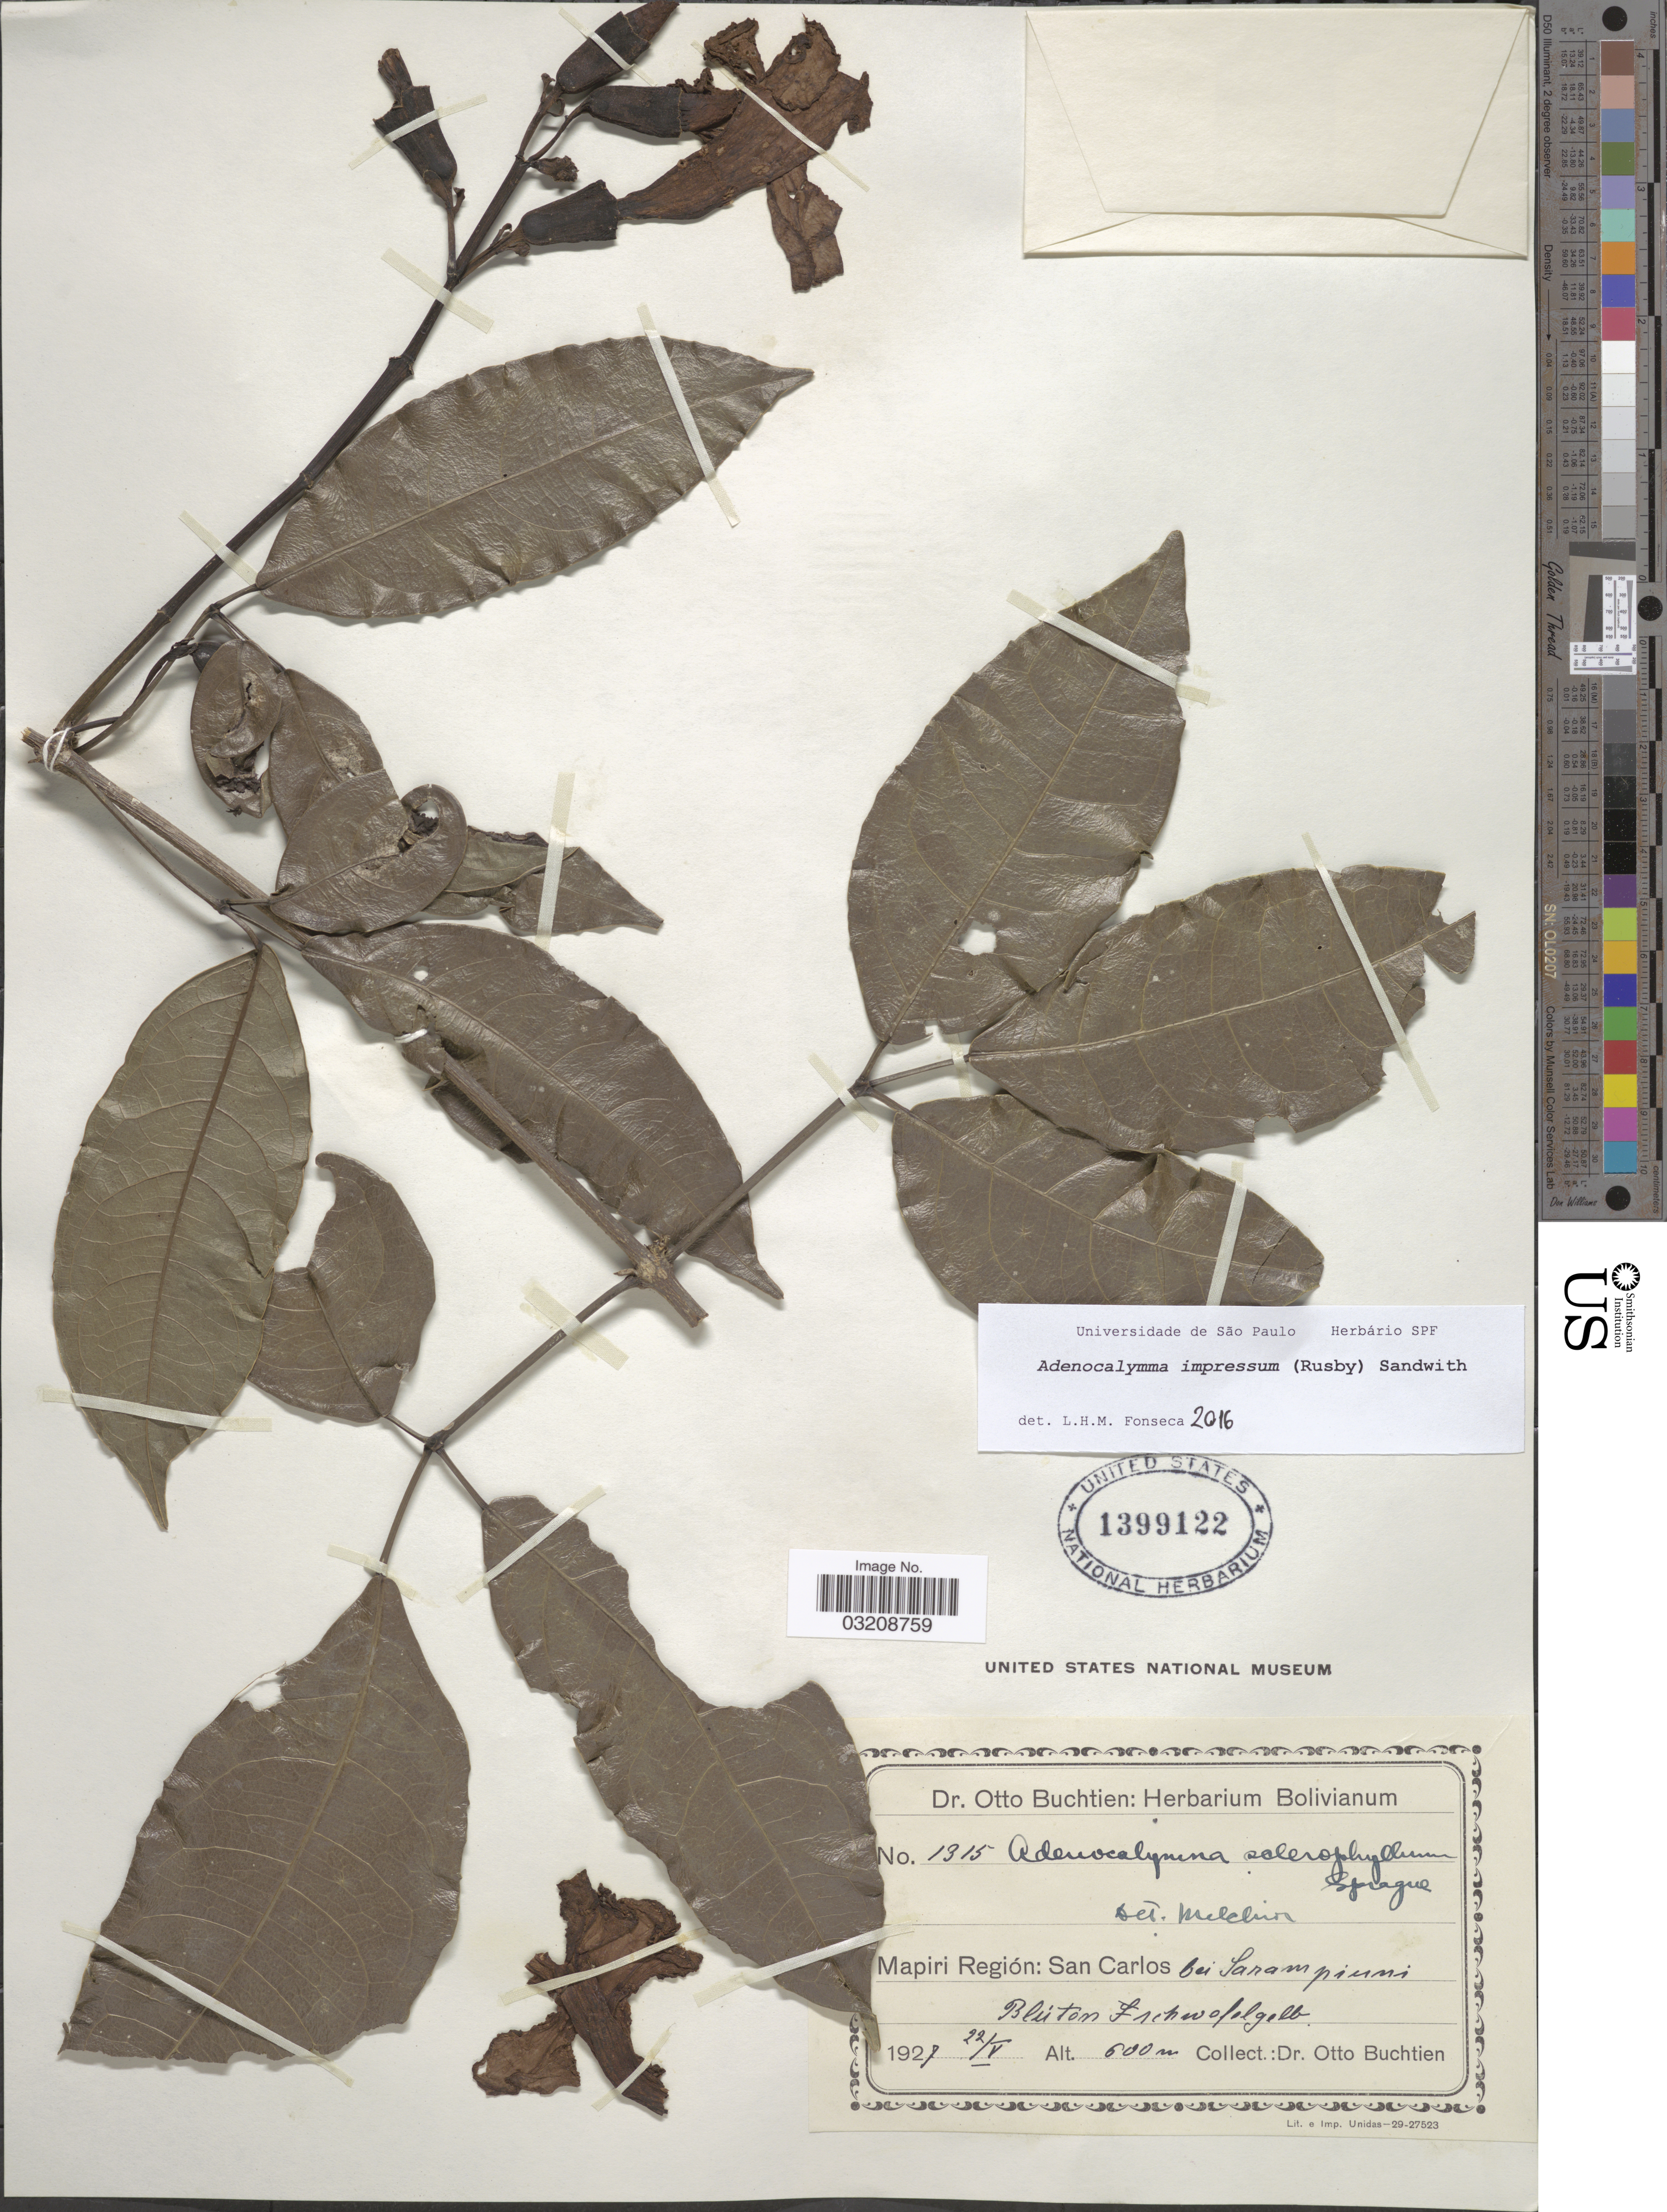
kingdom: Plantae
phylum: Tracheophyta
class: Magnoliopsida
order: Lamiales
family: Bignoniaceae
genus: Adenocalymma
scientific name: Adenocalymma impressum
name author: (Rusby) Sandwith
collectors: O. Buchtien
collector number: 1315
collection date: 1927-05-22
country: Bolivia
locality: Mapiri Región: San Carlos bei Sarampiuni.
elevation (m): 600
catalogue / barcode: US 1399122